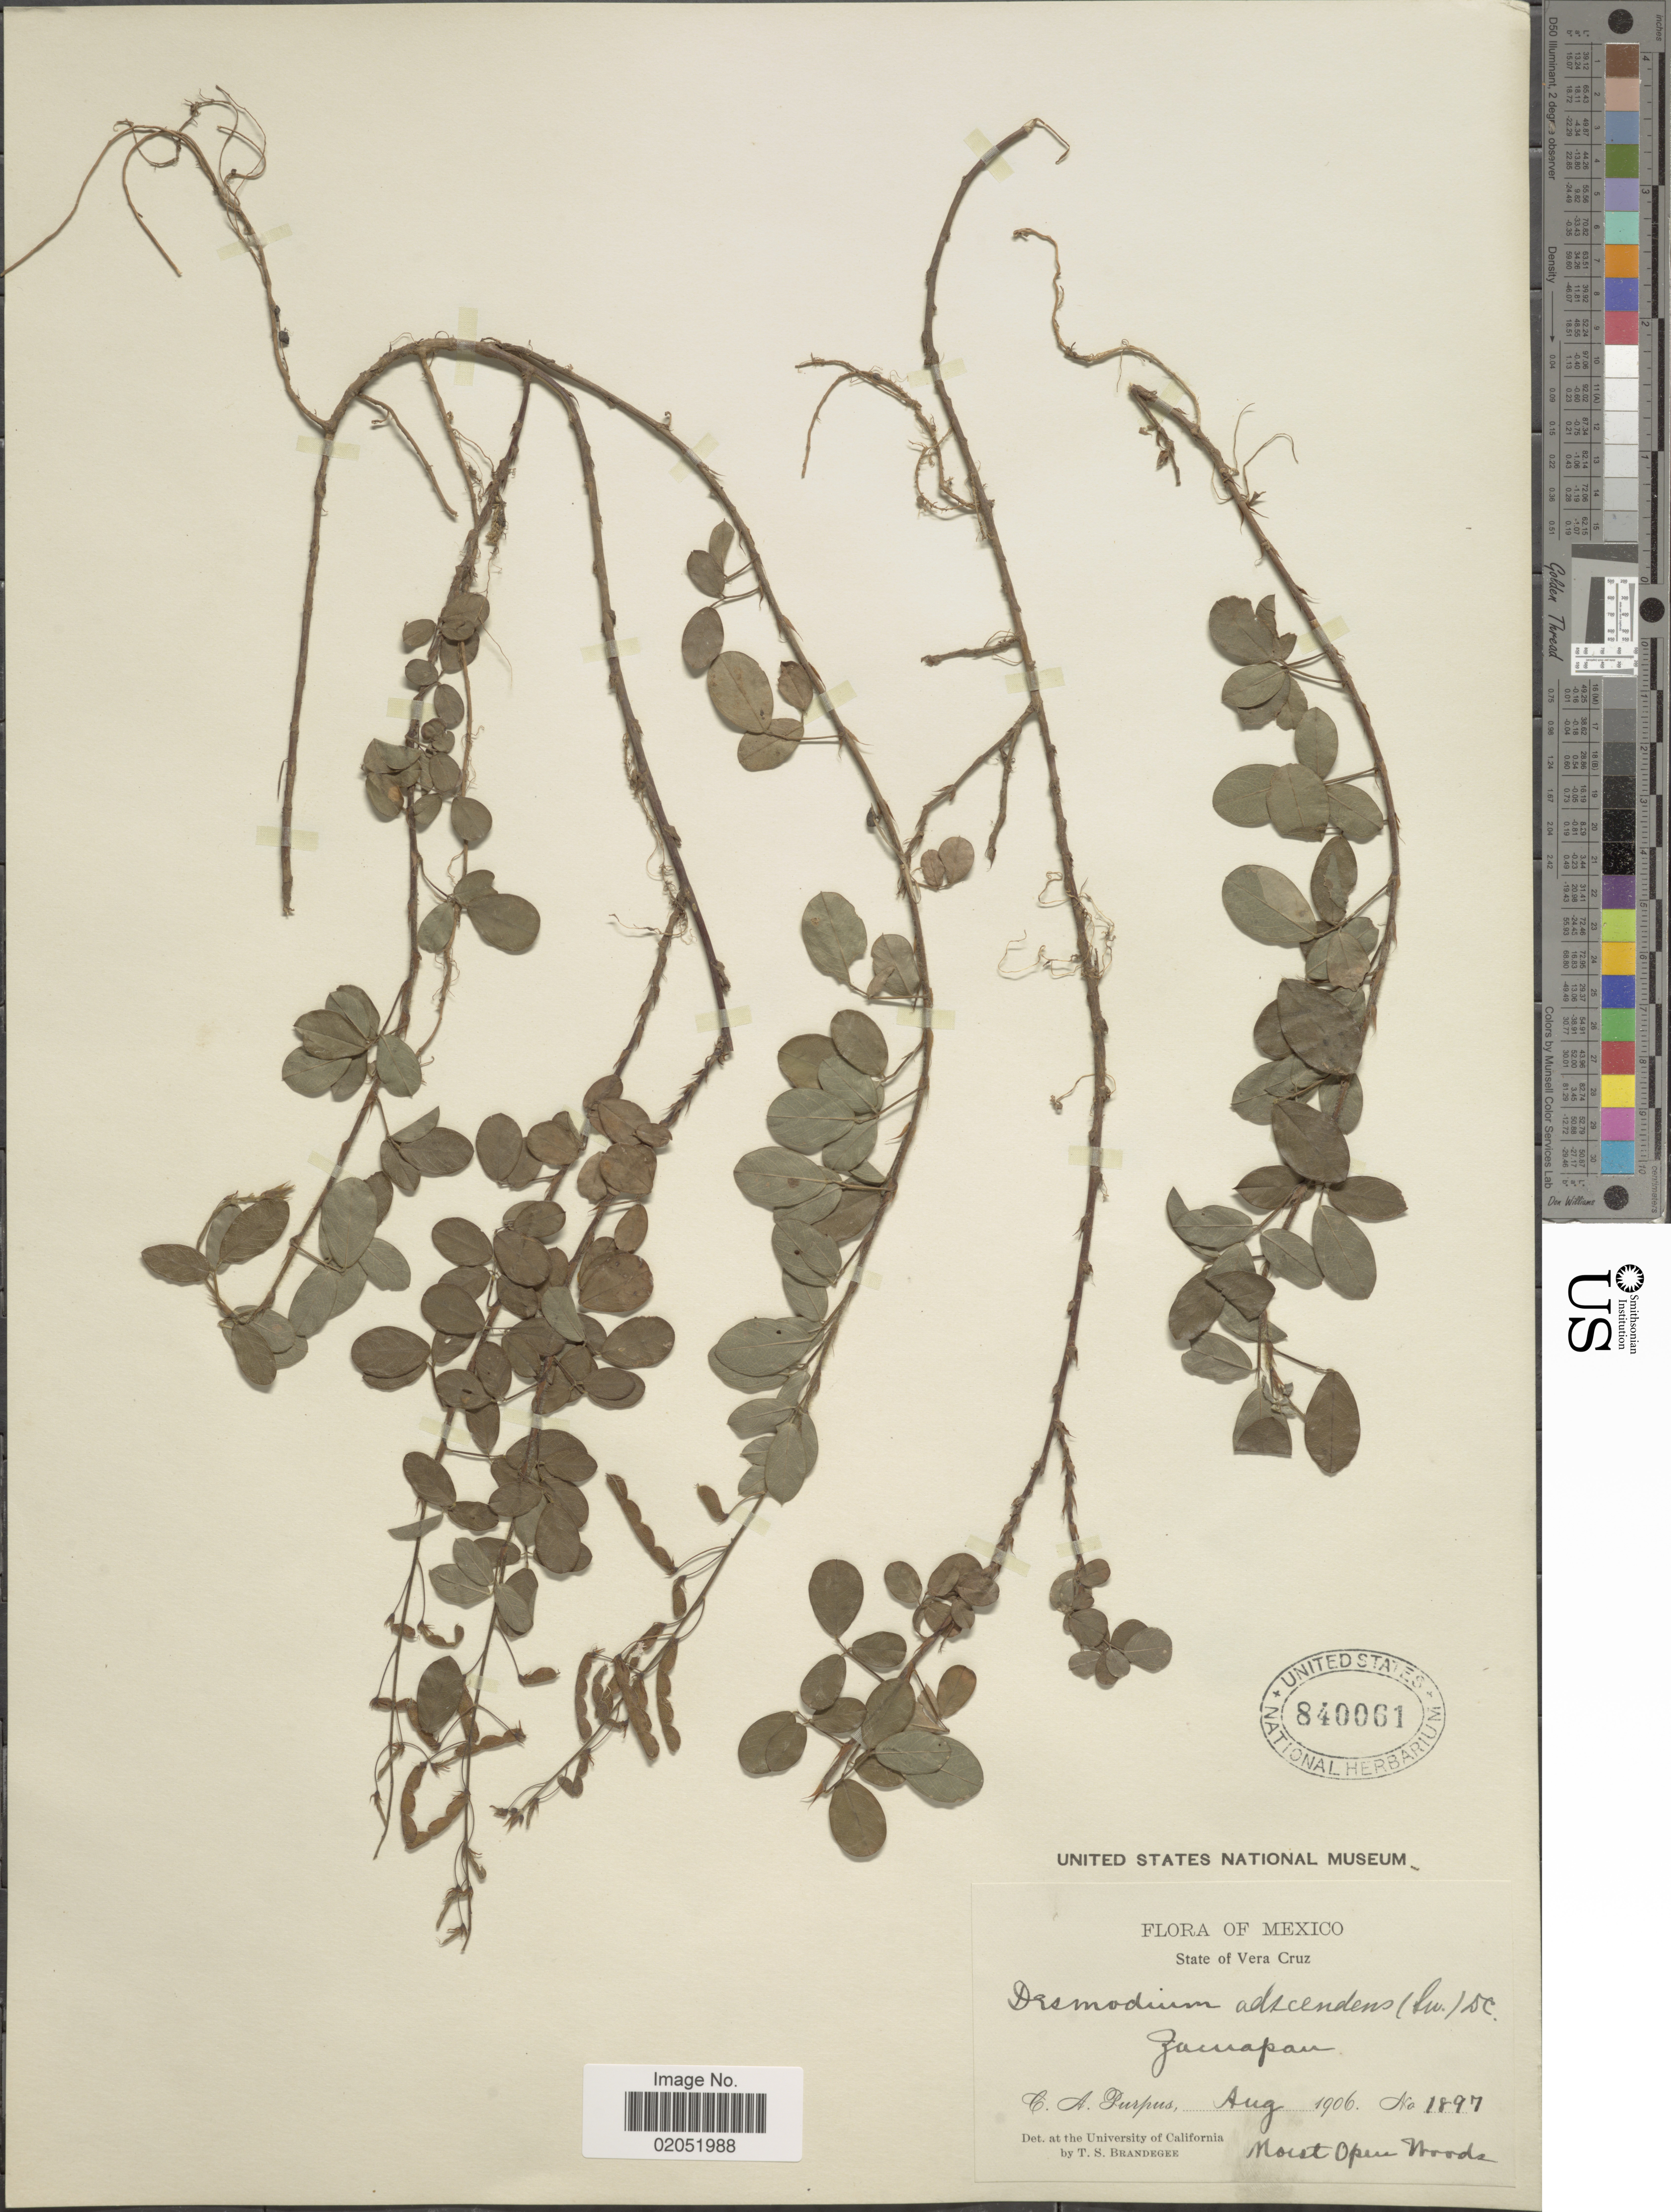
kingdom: Plantae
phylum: Tracheophyta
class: Magnoliopsida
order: Fabales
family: Fabaceae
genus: Grona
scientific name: Grona adscendens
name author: (Sw.) H. Ohashi & K. Ohashi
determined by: Strong, Mark T., (BOT), Smithsonian Institution - National Museum of Natural History (UNITED STATES)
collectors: C. A. Purpus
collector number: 1897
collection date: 1906-08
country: Mexico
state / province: Veracruz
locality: Zacuapan (misspelled: should be Zacualpan)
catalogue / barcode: US 840061